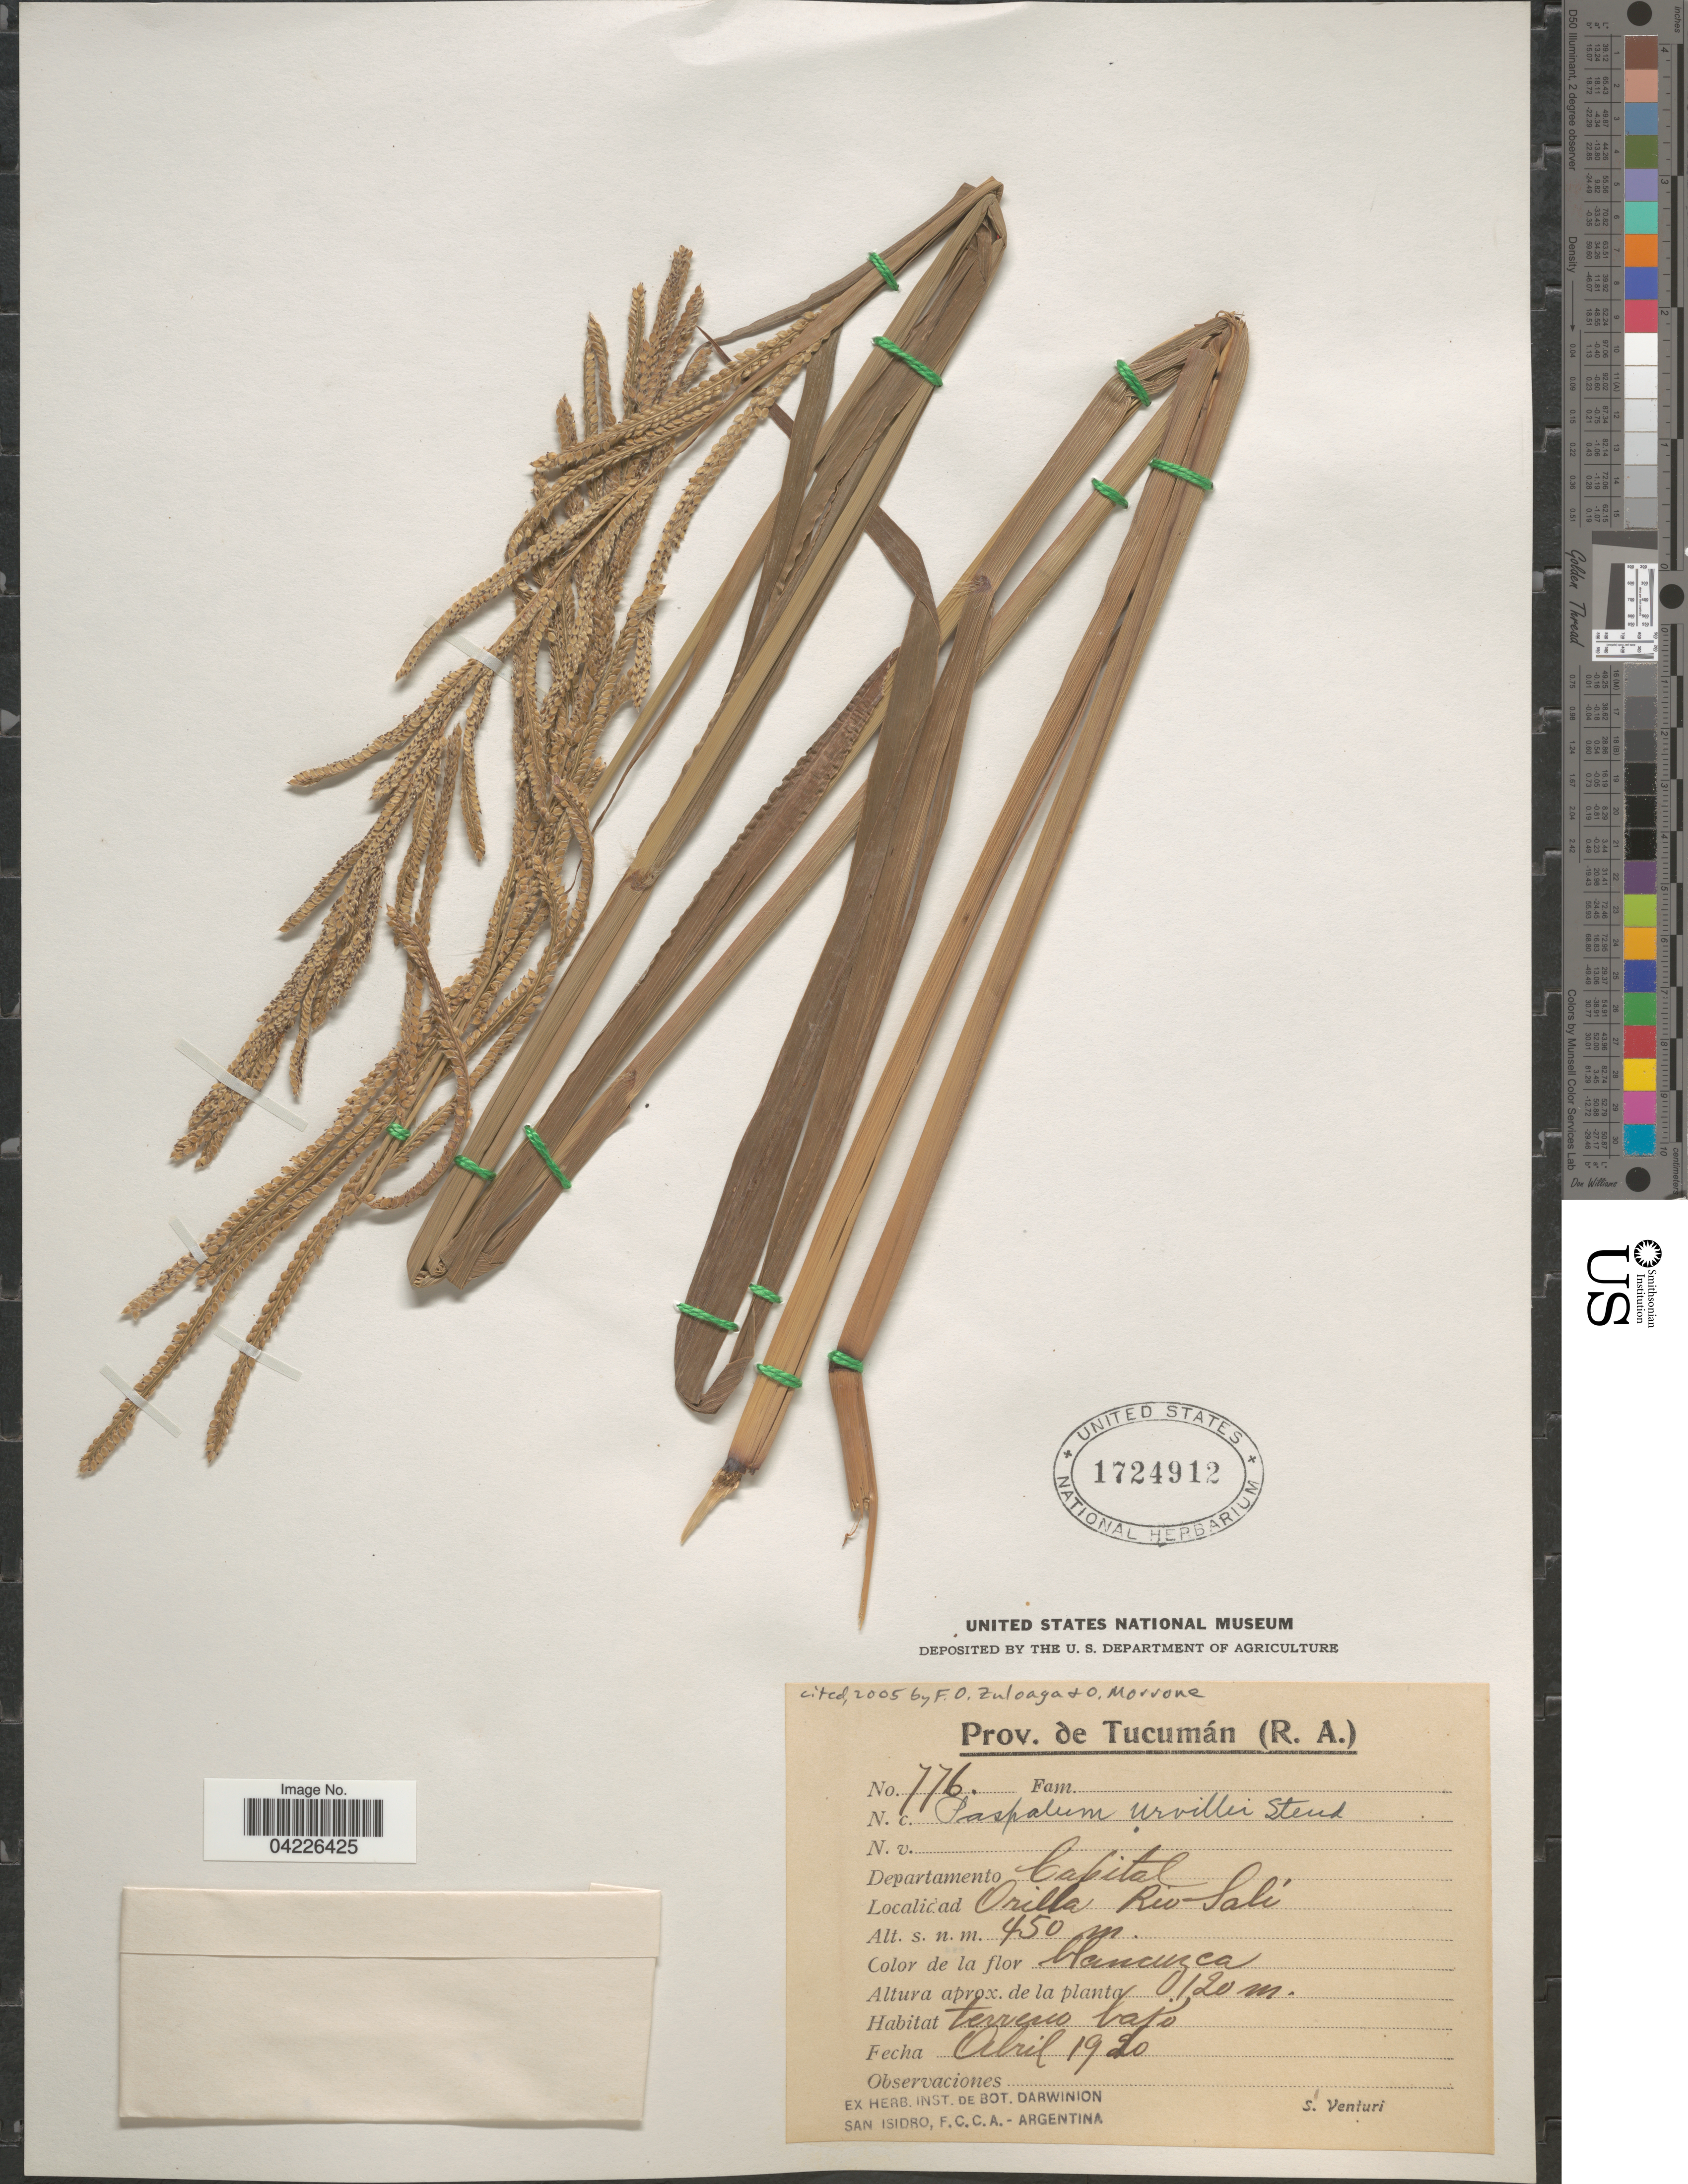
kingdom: Plantae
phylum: Tracheophyta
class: Liliopsida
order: Poales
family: Poaceae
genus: Paspalum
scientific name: Paspalum urvillei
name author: Steud.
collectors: S. Venturi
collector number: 776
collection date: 1920-04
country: Argentina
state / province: Tucuman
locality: Departamento Capital. Orilla Rio Salí.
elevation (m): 450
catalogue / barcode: US 1724912